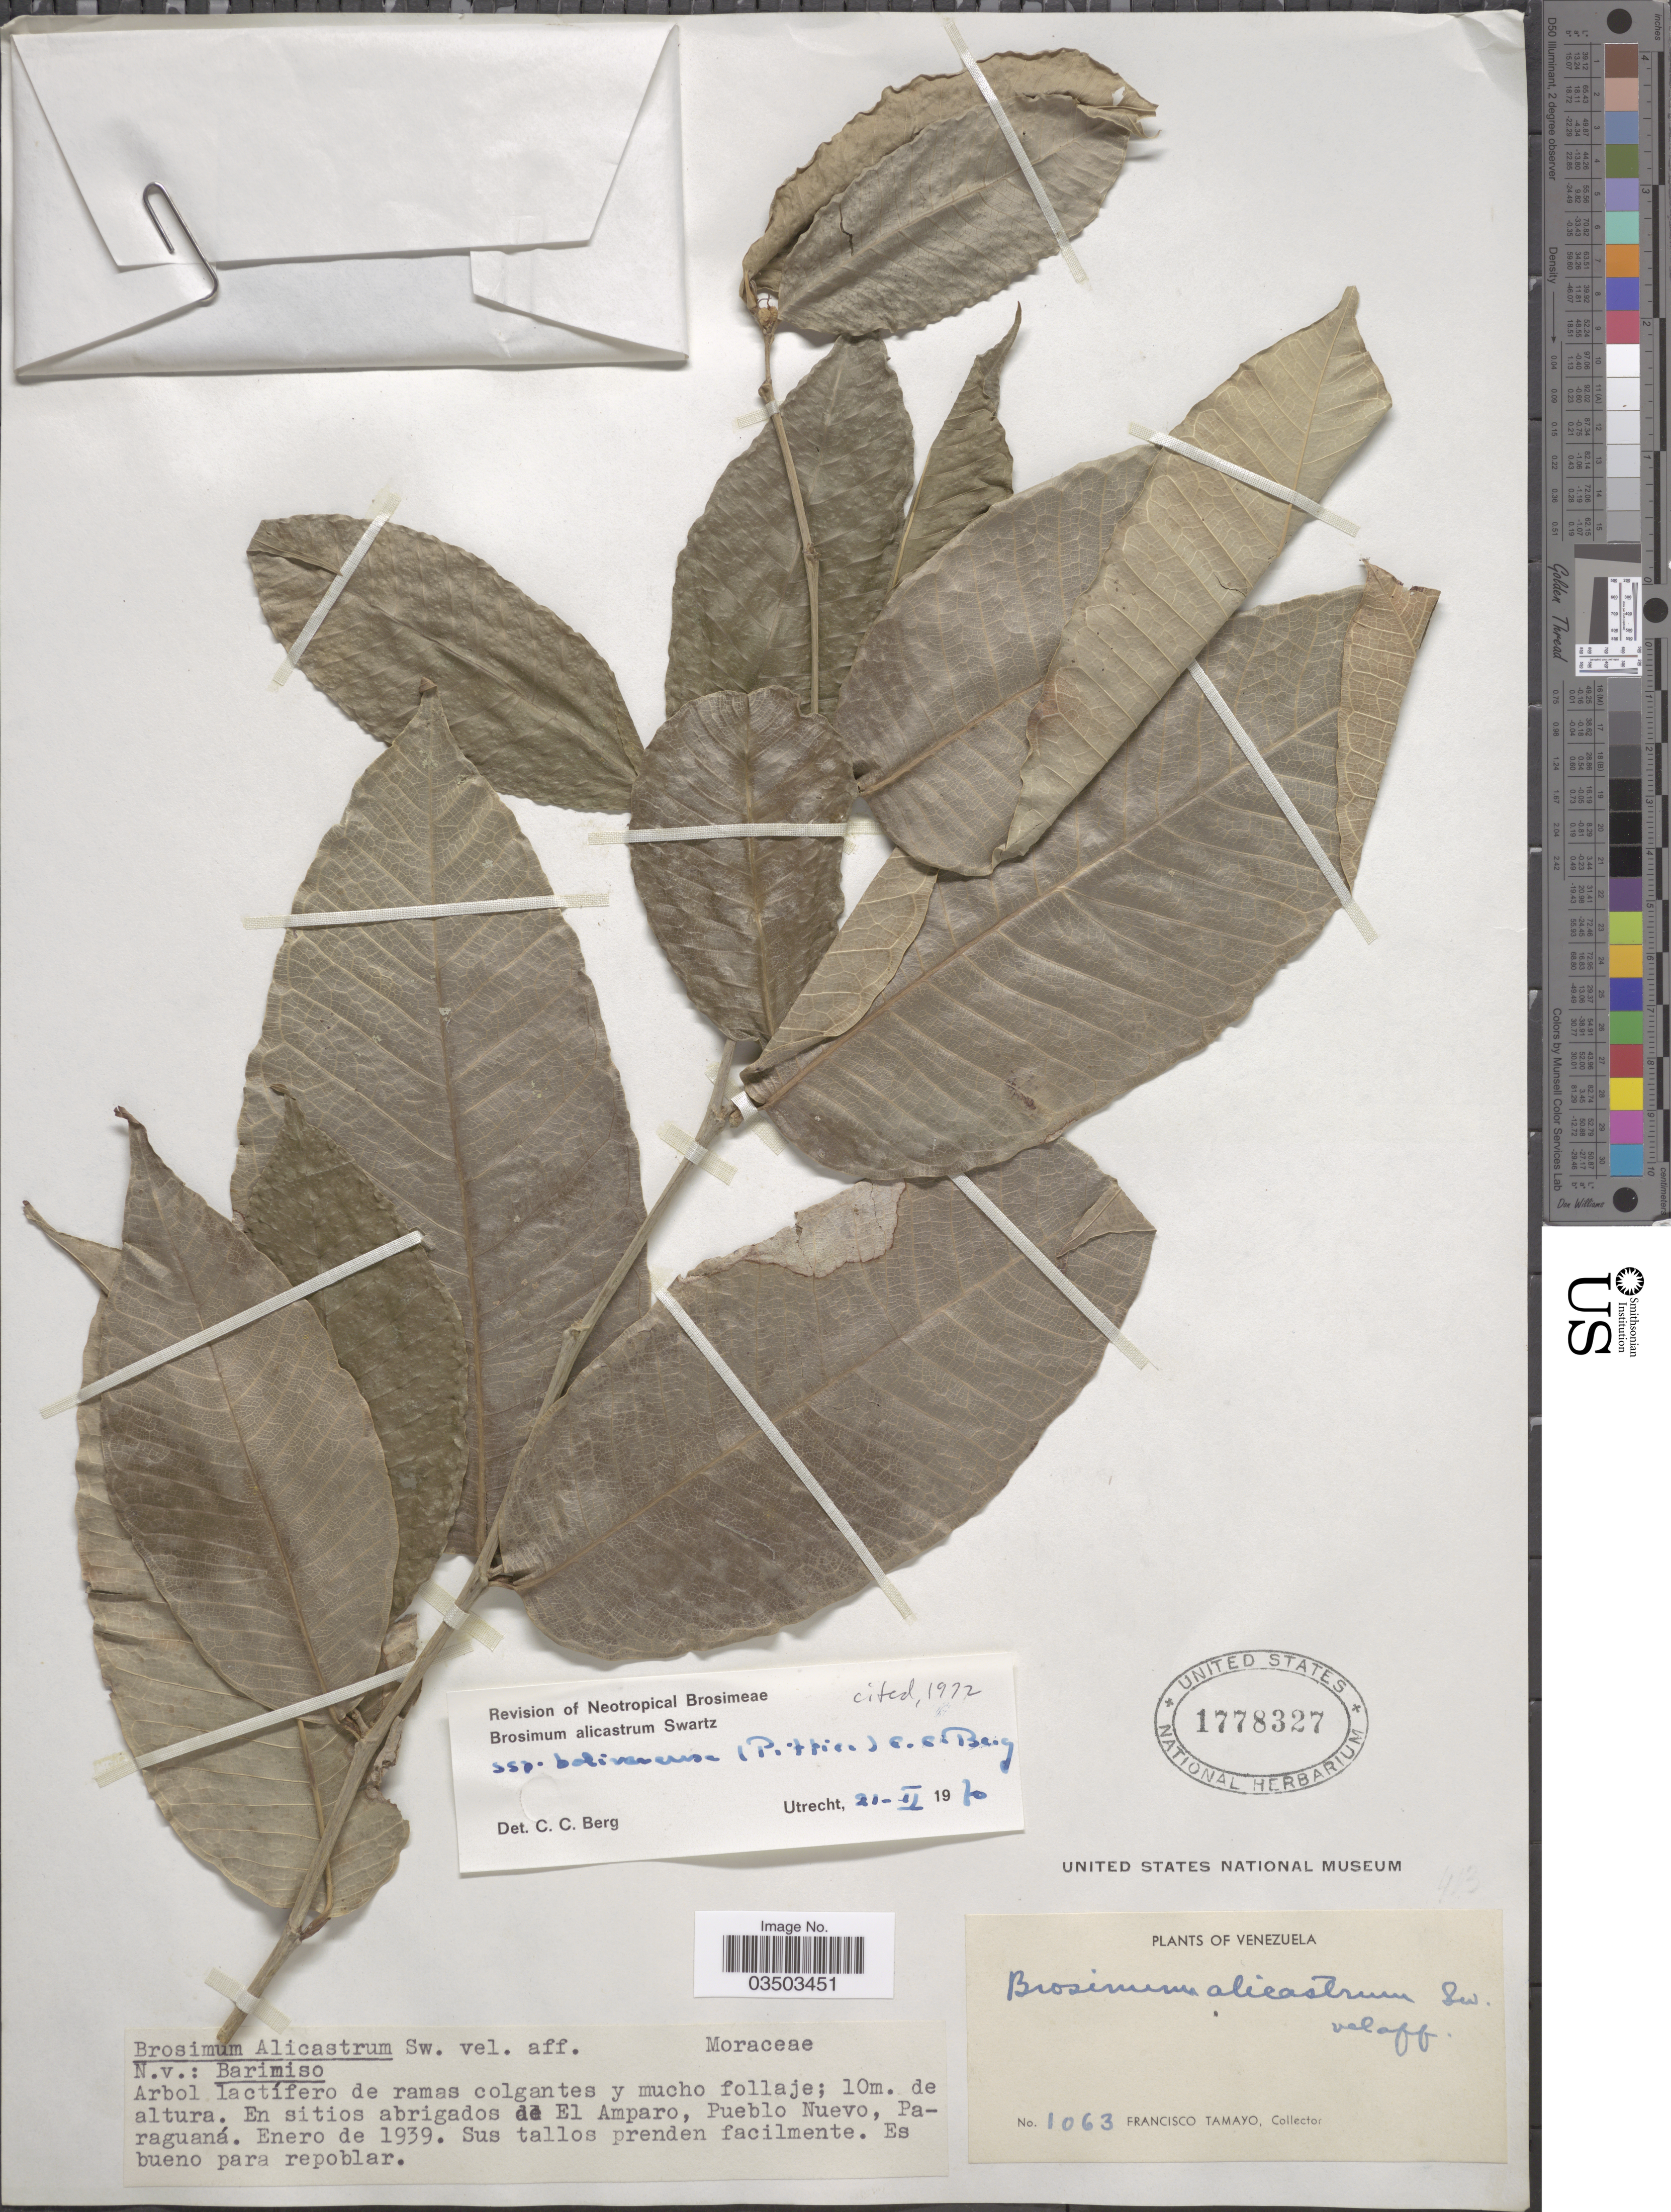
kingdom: Plantae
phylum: Tracheophyta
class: Magnoliopsida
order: Rosales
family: Moraceae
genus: Brosimum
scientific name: Brosimum alicastrum subsp. bolivarense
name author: (Pittier) C.C. Berg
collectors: F. Tamayo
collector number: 1063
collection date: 1939-01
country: Venezuela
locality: En sitios abrigados de El Amparo, Pueblo Nuevo, Paraguaná.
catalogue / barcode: US 1778327